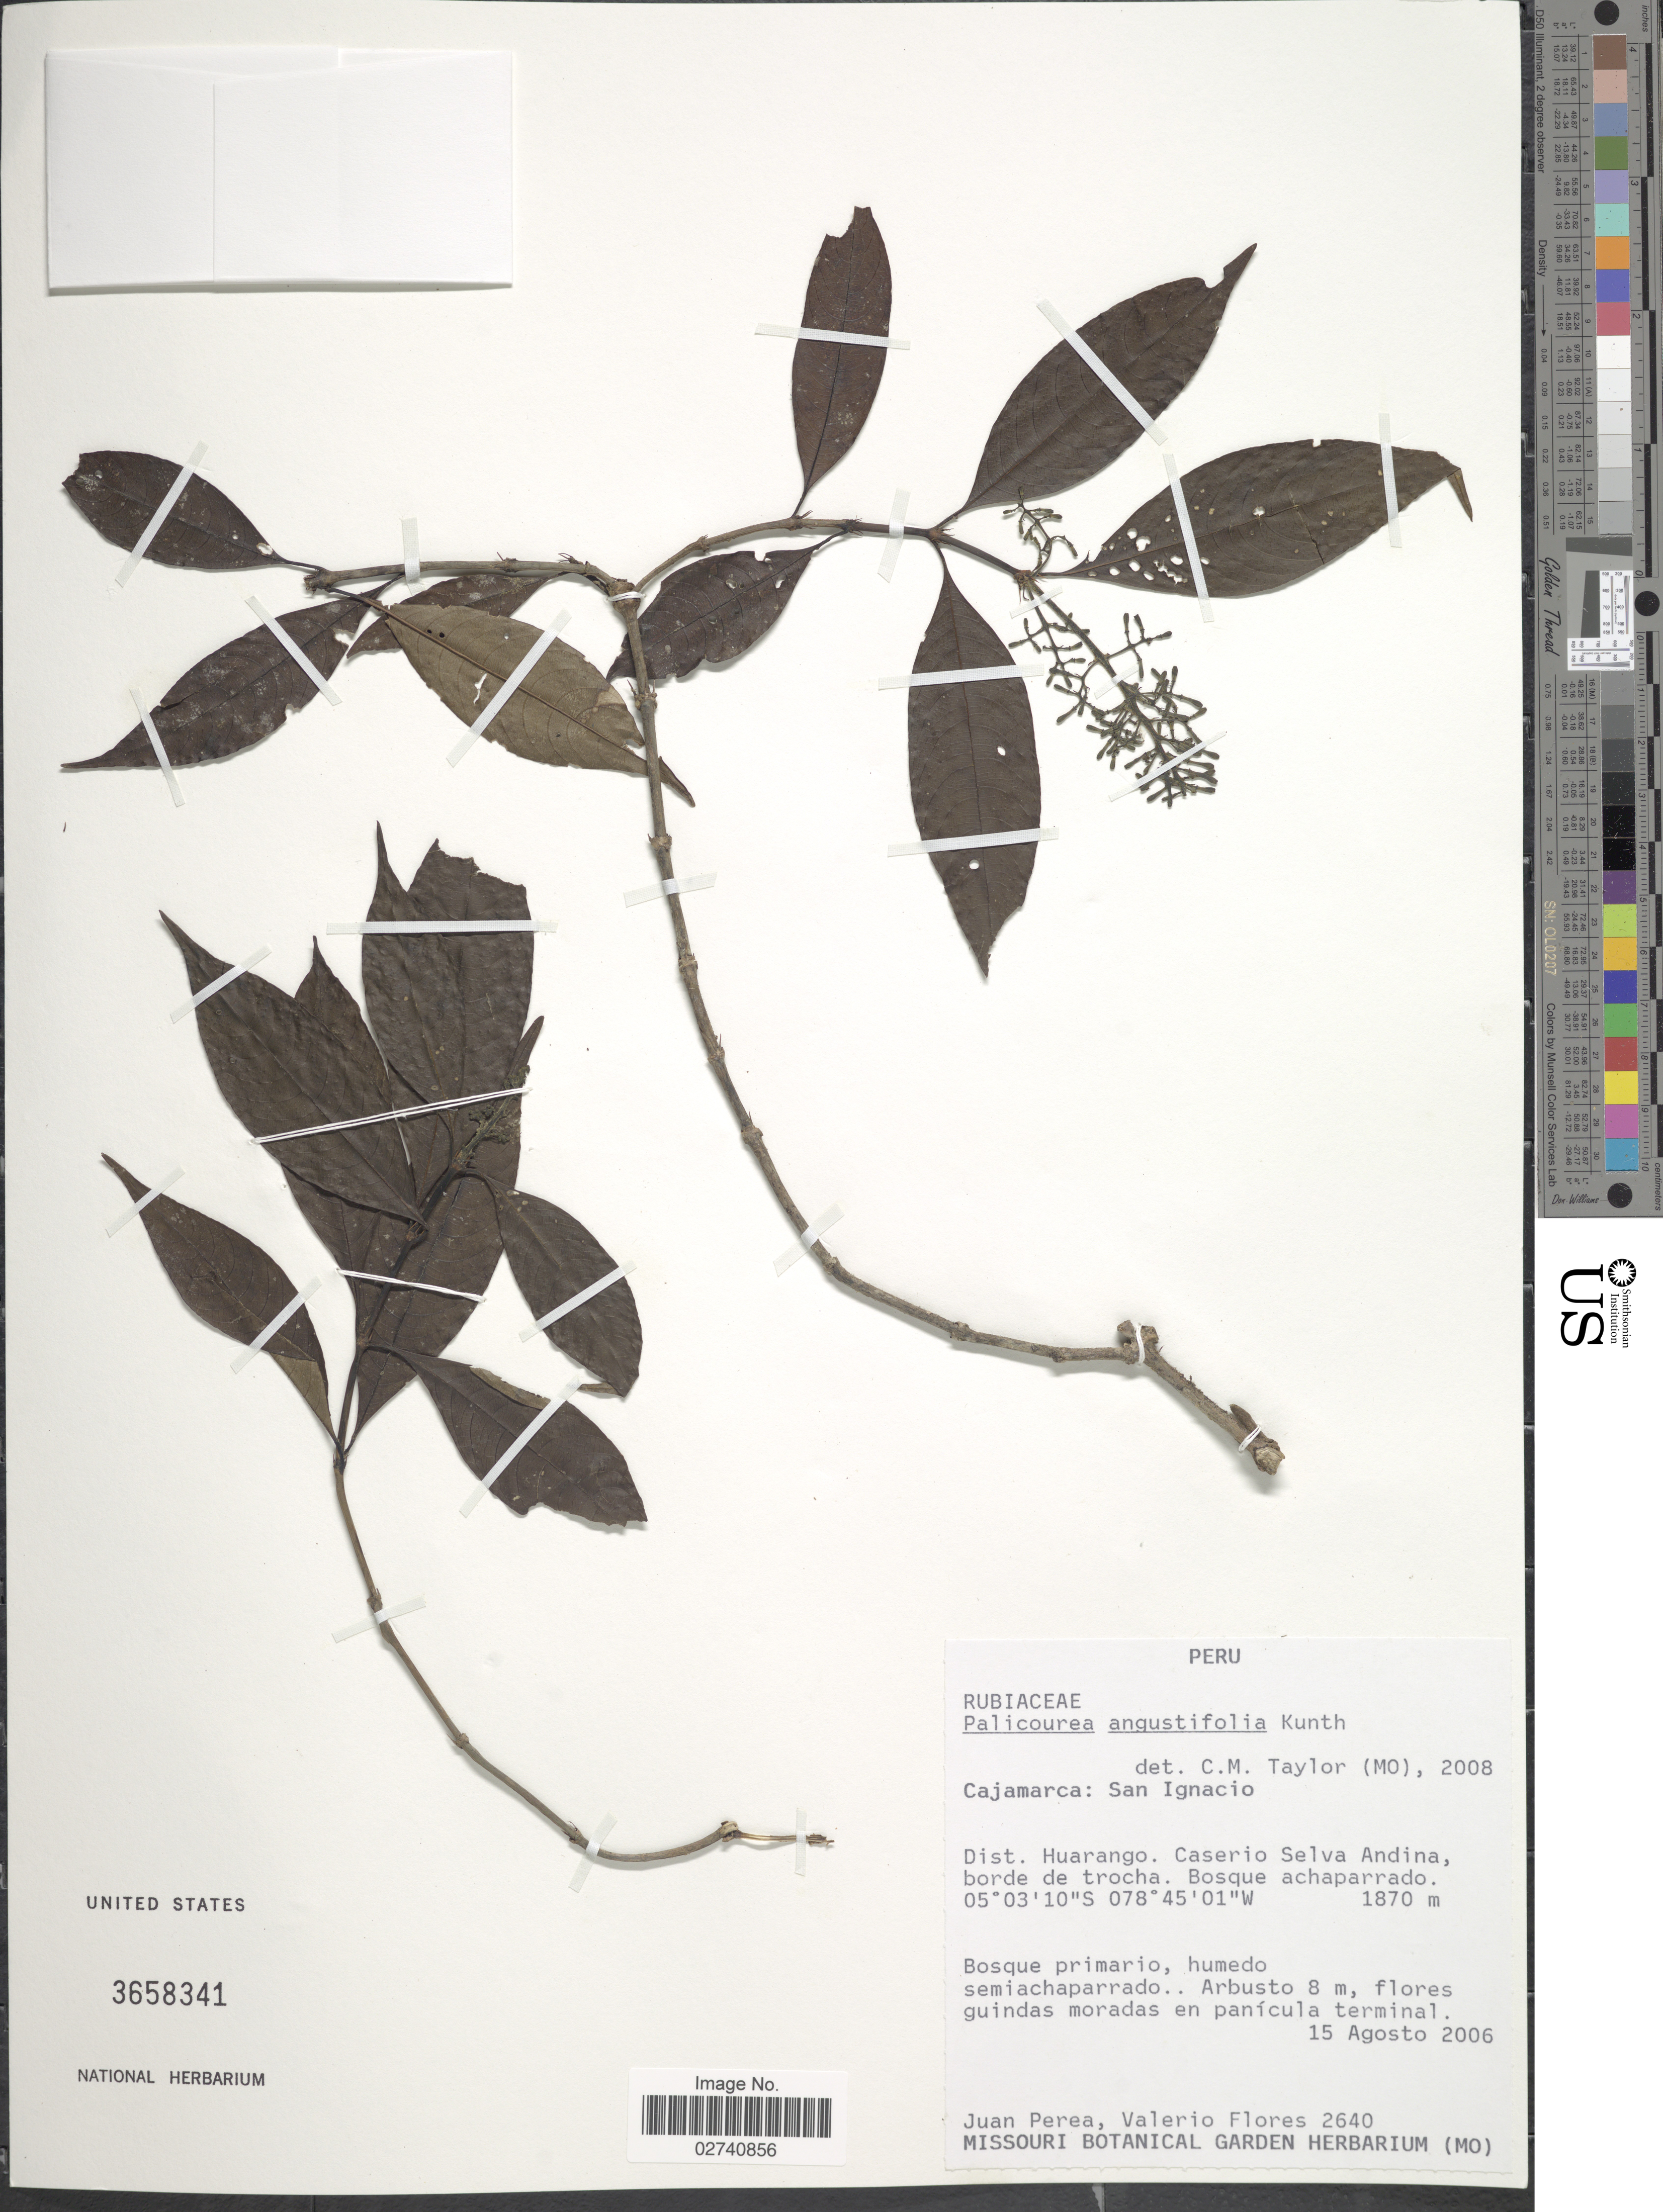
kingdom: Plantae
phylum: Tracheophyta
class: Magnoliopsida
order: Gentianales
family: Rubiaceae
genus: Palicourea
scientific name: Palicourea angustifolia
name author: Kunth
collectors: J. Perea & V. Flores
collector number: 2640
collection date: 2006-08-15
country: Peru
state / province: Cajamarca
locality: San Ignacio. Dist. Huarango. Caserio Selva Andina, borde de trocha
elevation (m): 1870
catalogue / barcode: US 3658341